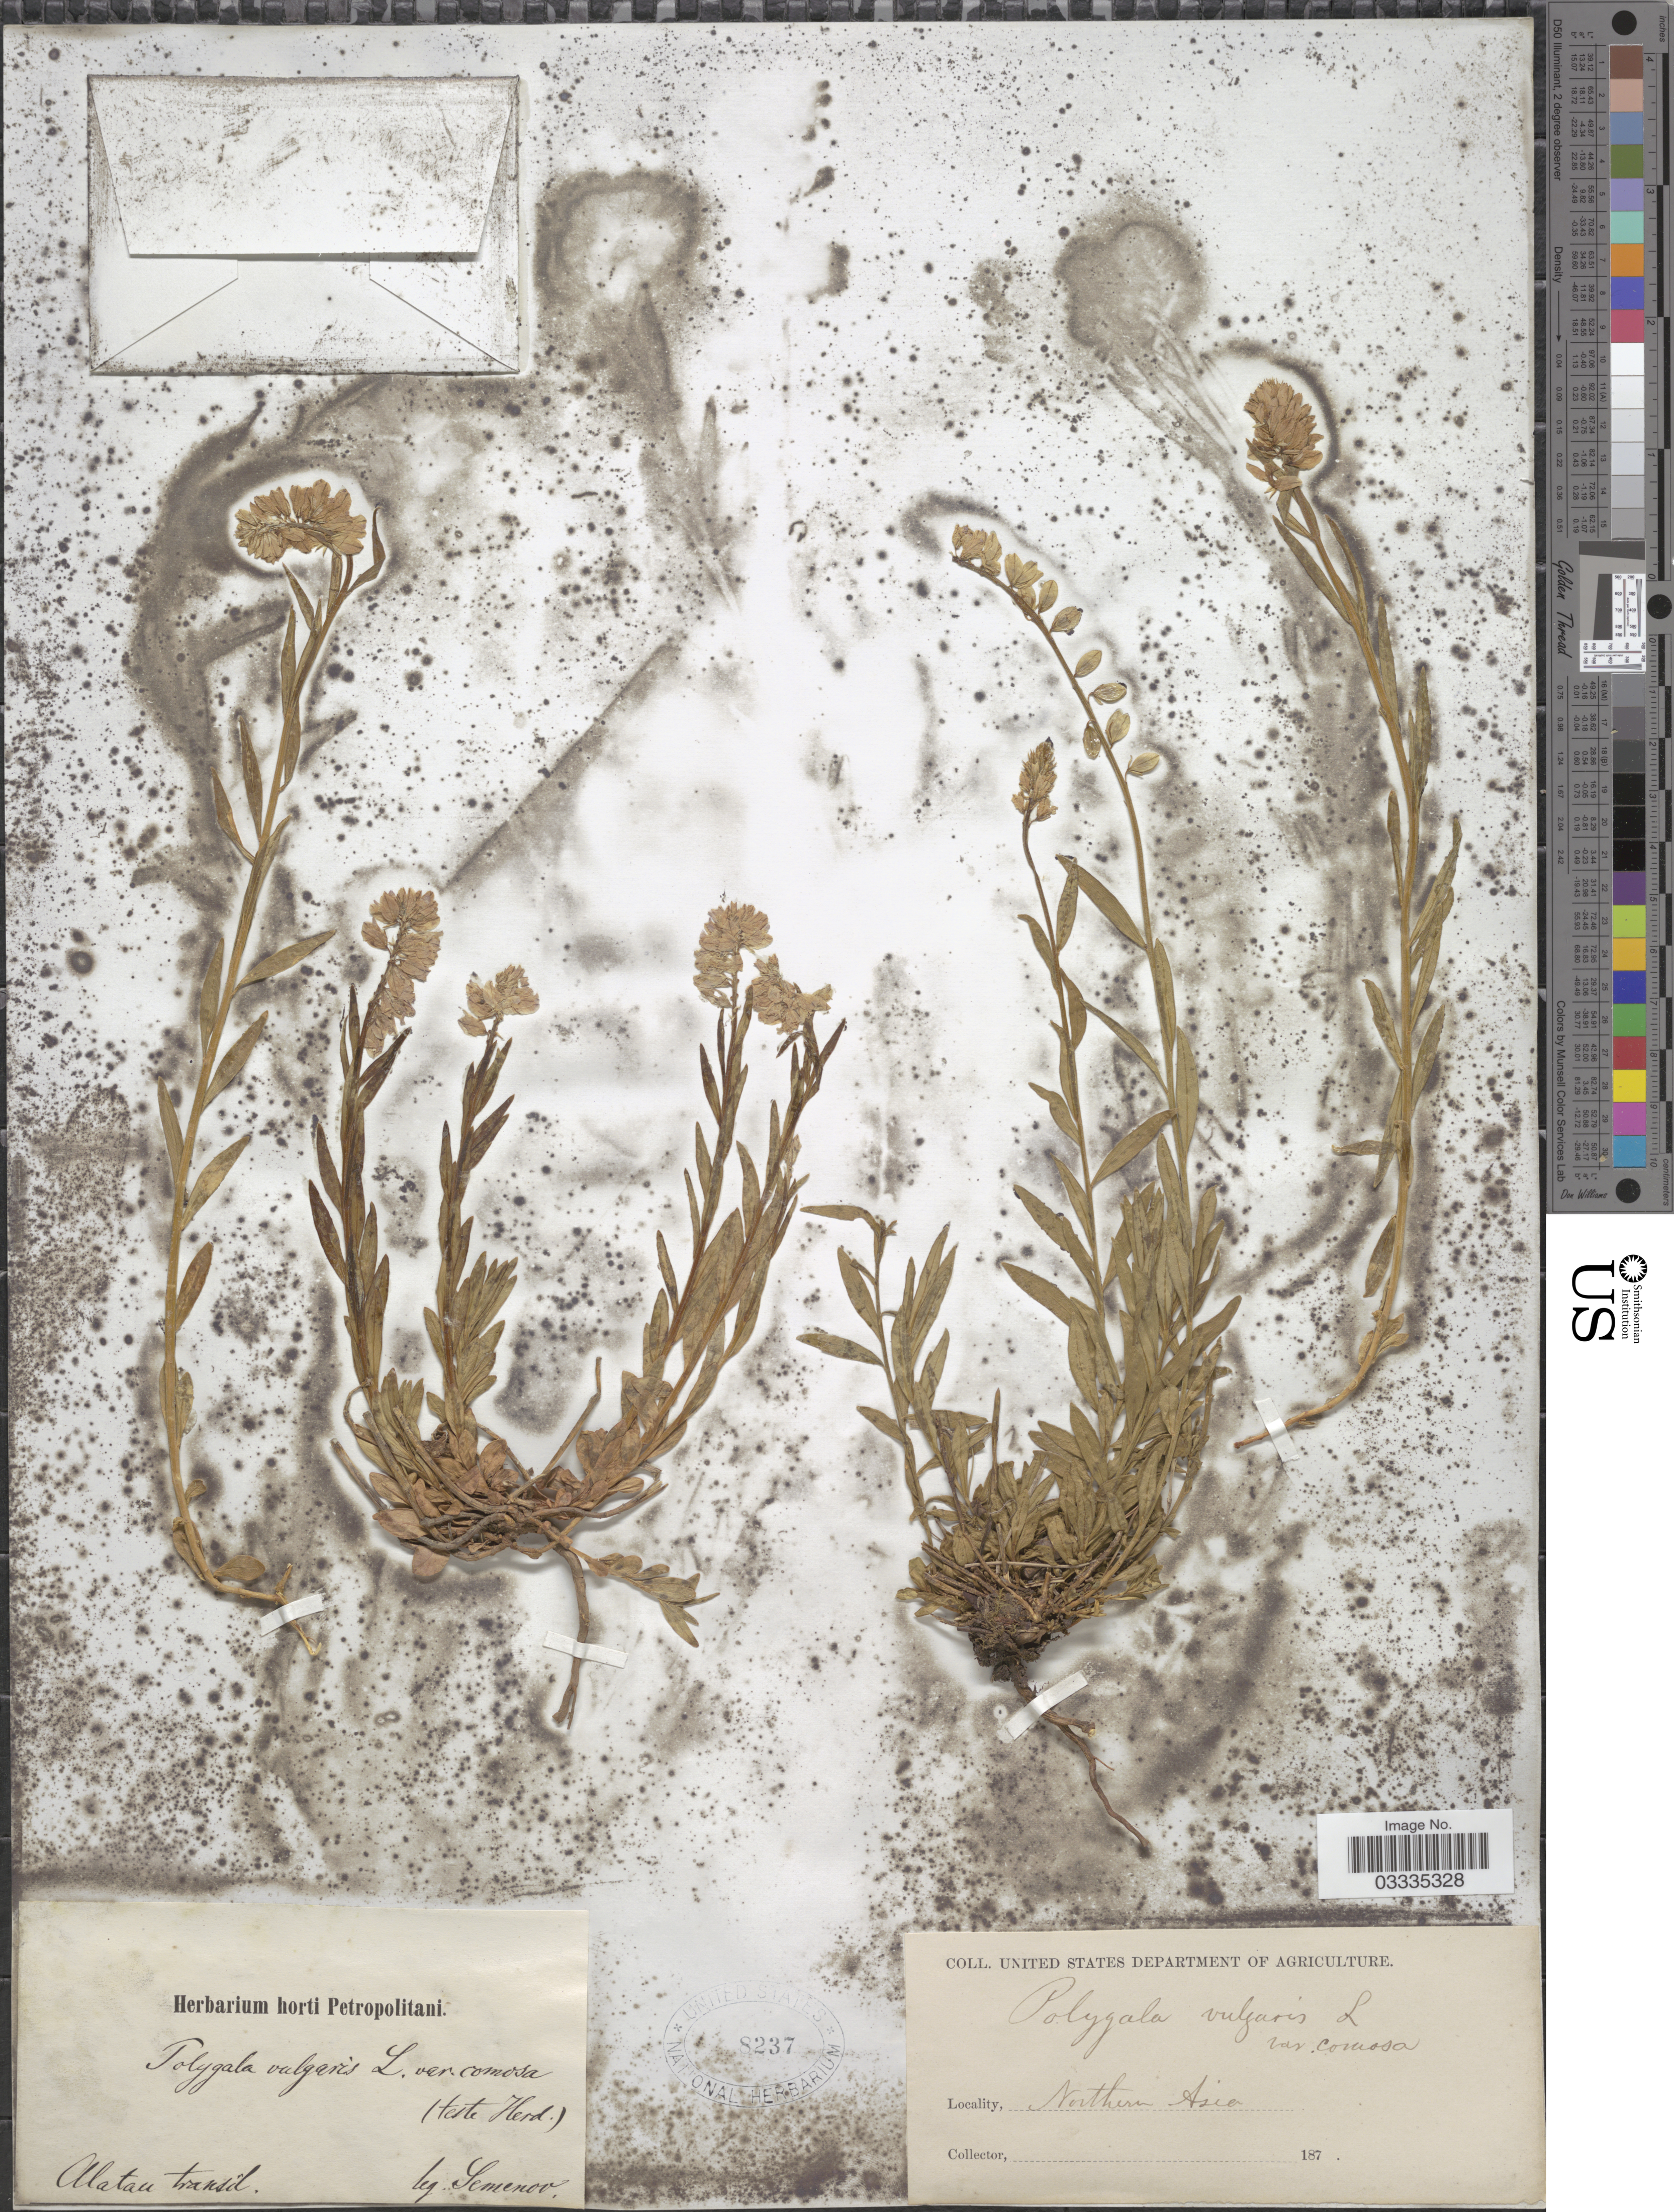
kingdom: Plantae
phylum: Tracheophyta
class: Magnoliopsida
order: Fabales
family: Polygalaceae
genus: Polygala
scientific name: Polygala vulgaris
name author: L.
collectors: -- Semenov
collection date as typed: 187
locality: Alatau transil. Northern Asia.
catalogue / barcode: US 8237